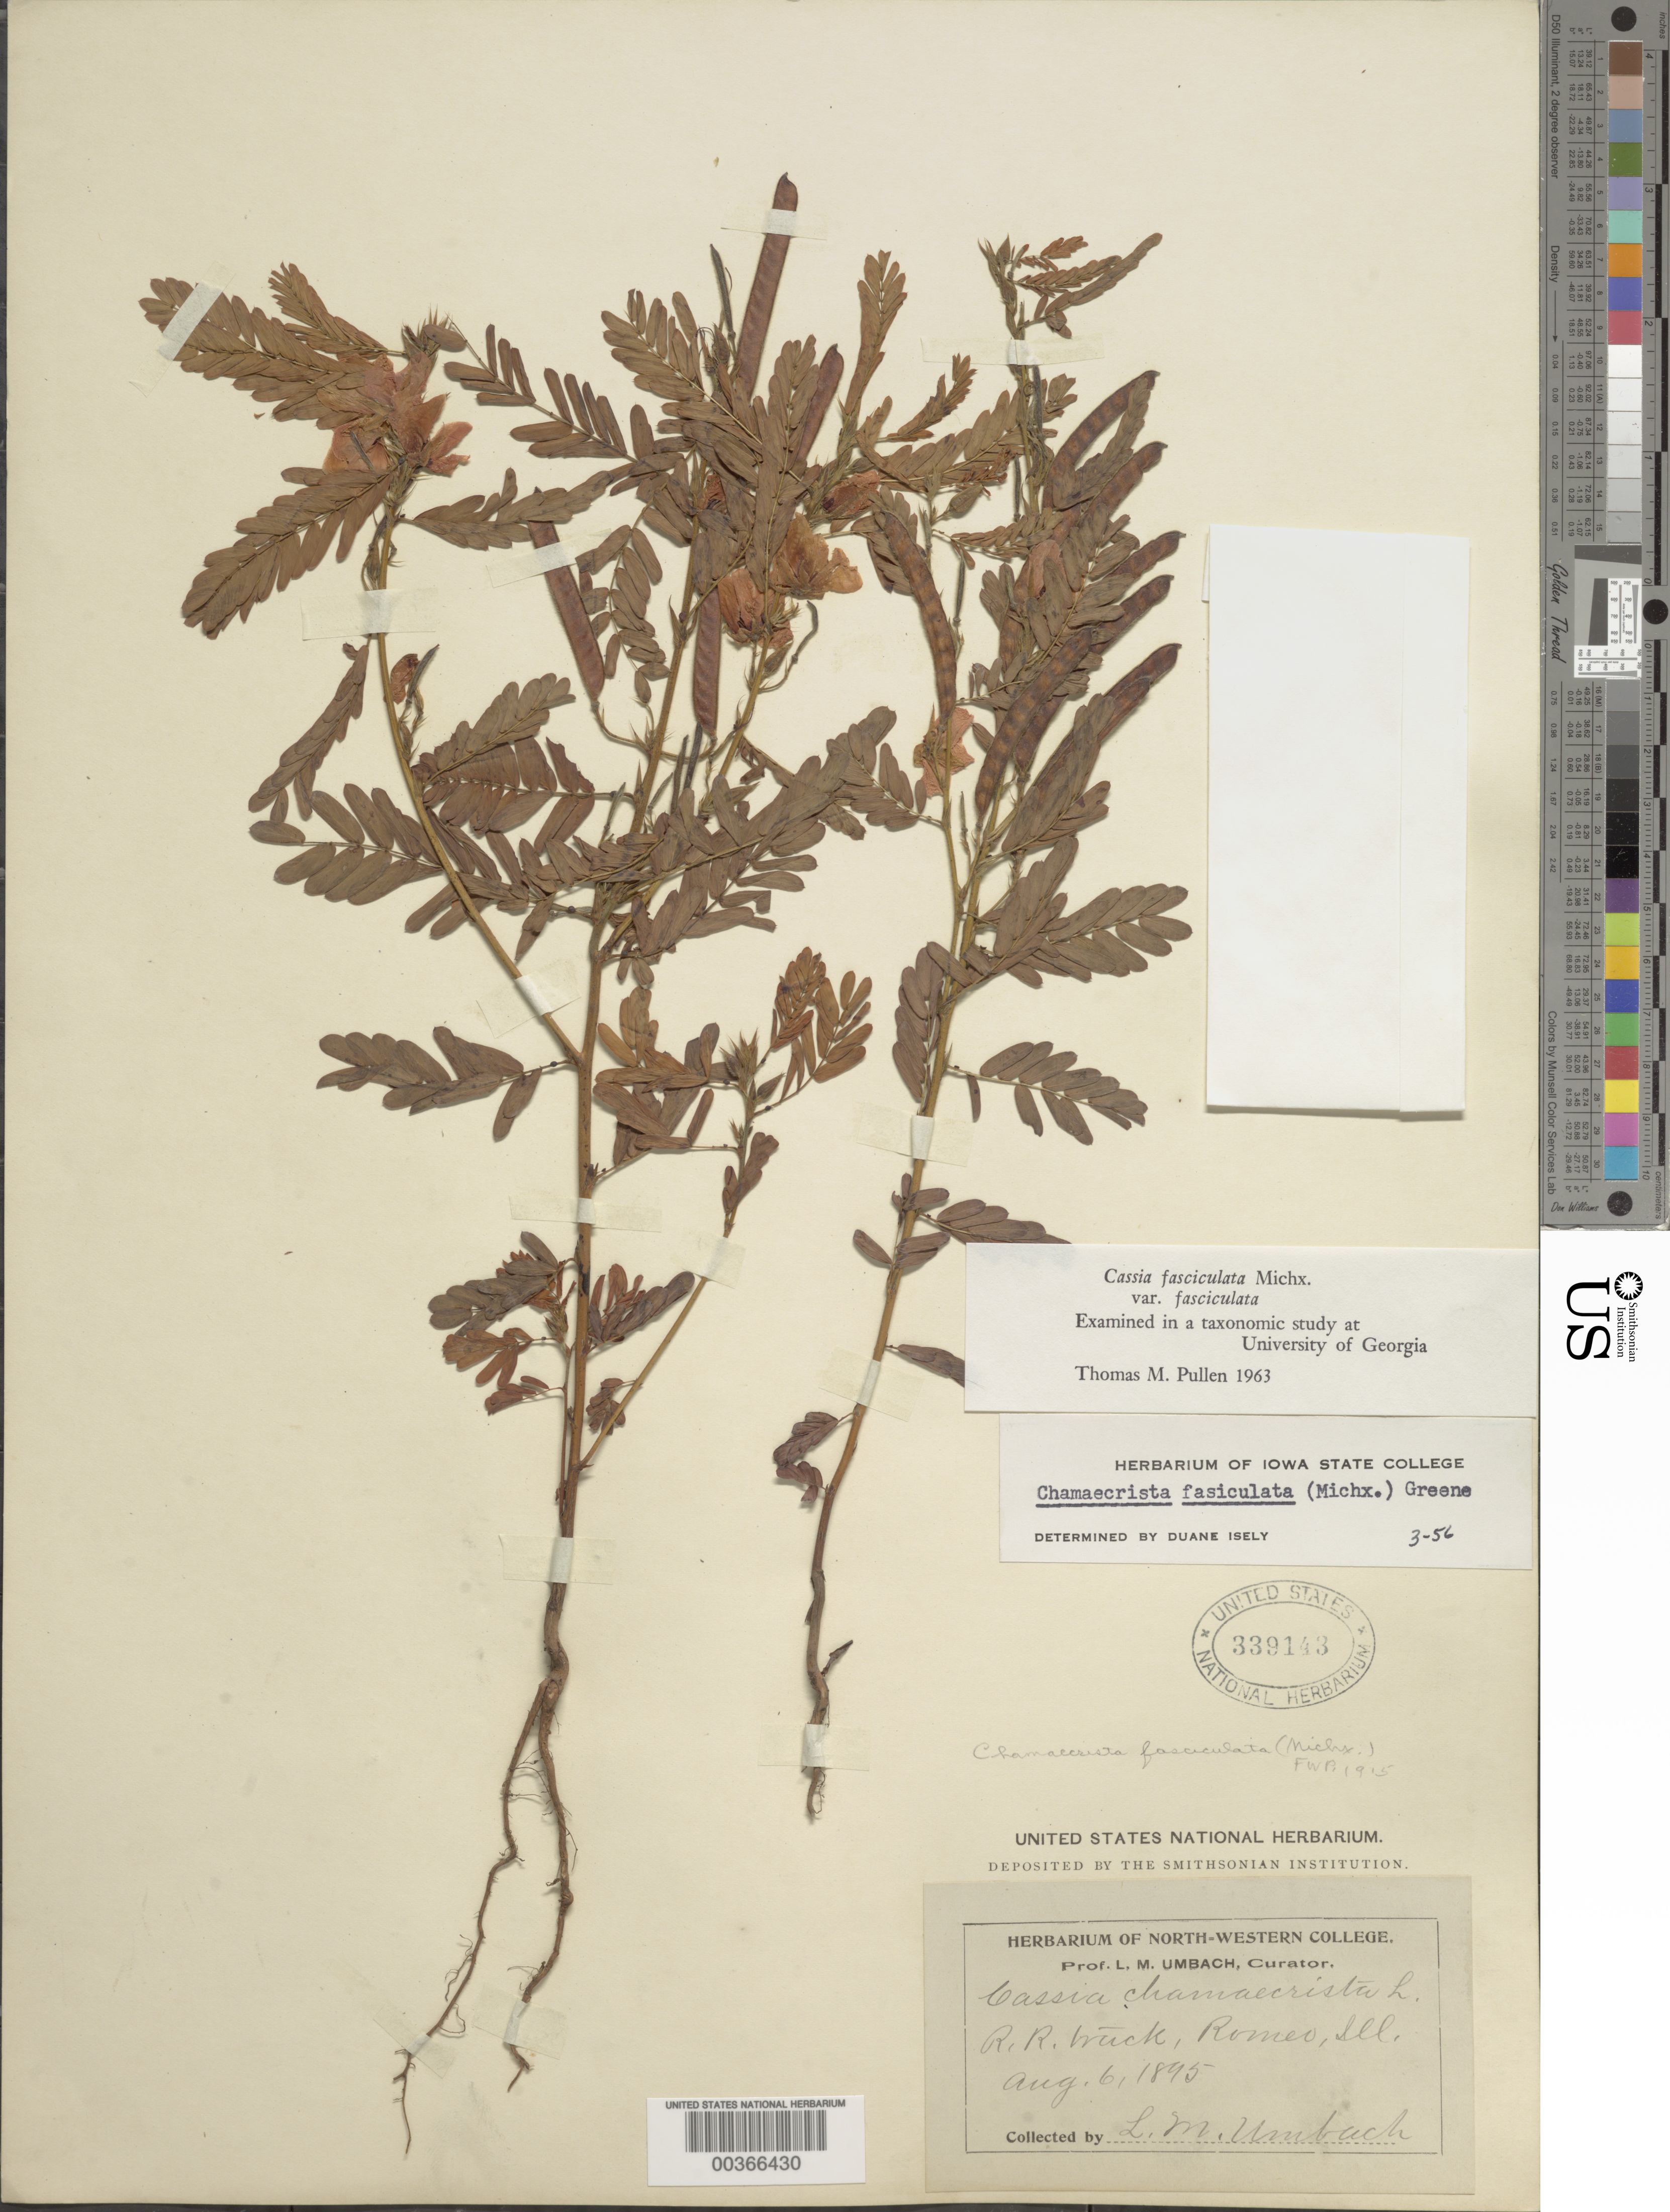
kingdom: Plantae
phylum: Tracheophyta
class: Magnoliopsida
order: Fabales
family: Fabaceae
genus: Chamaecrista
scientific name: Chamaecrista fasciculata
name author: (Michx.) Greene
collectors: L. M. Umbach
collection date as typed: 06 Aug 1895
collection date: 1895-08-06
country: United States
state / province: Illinois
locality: R.r. track, romeo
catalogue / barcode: US 339143